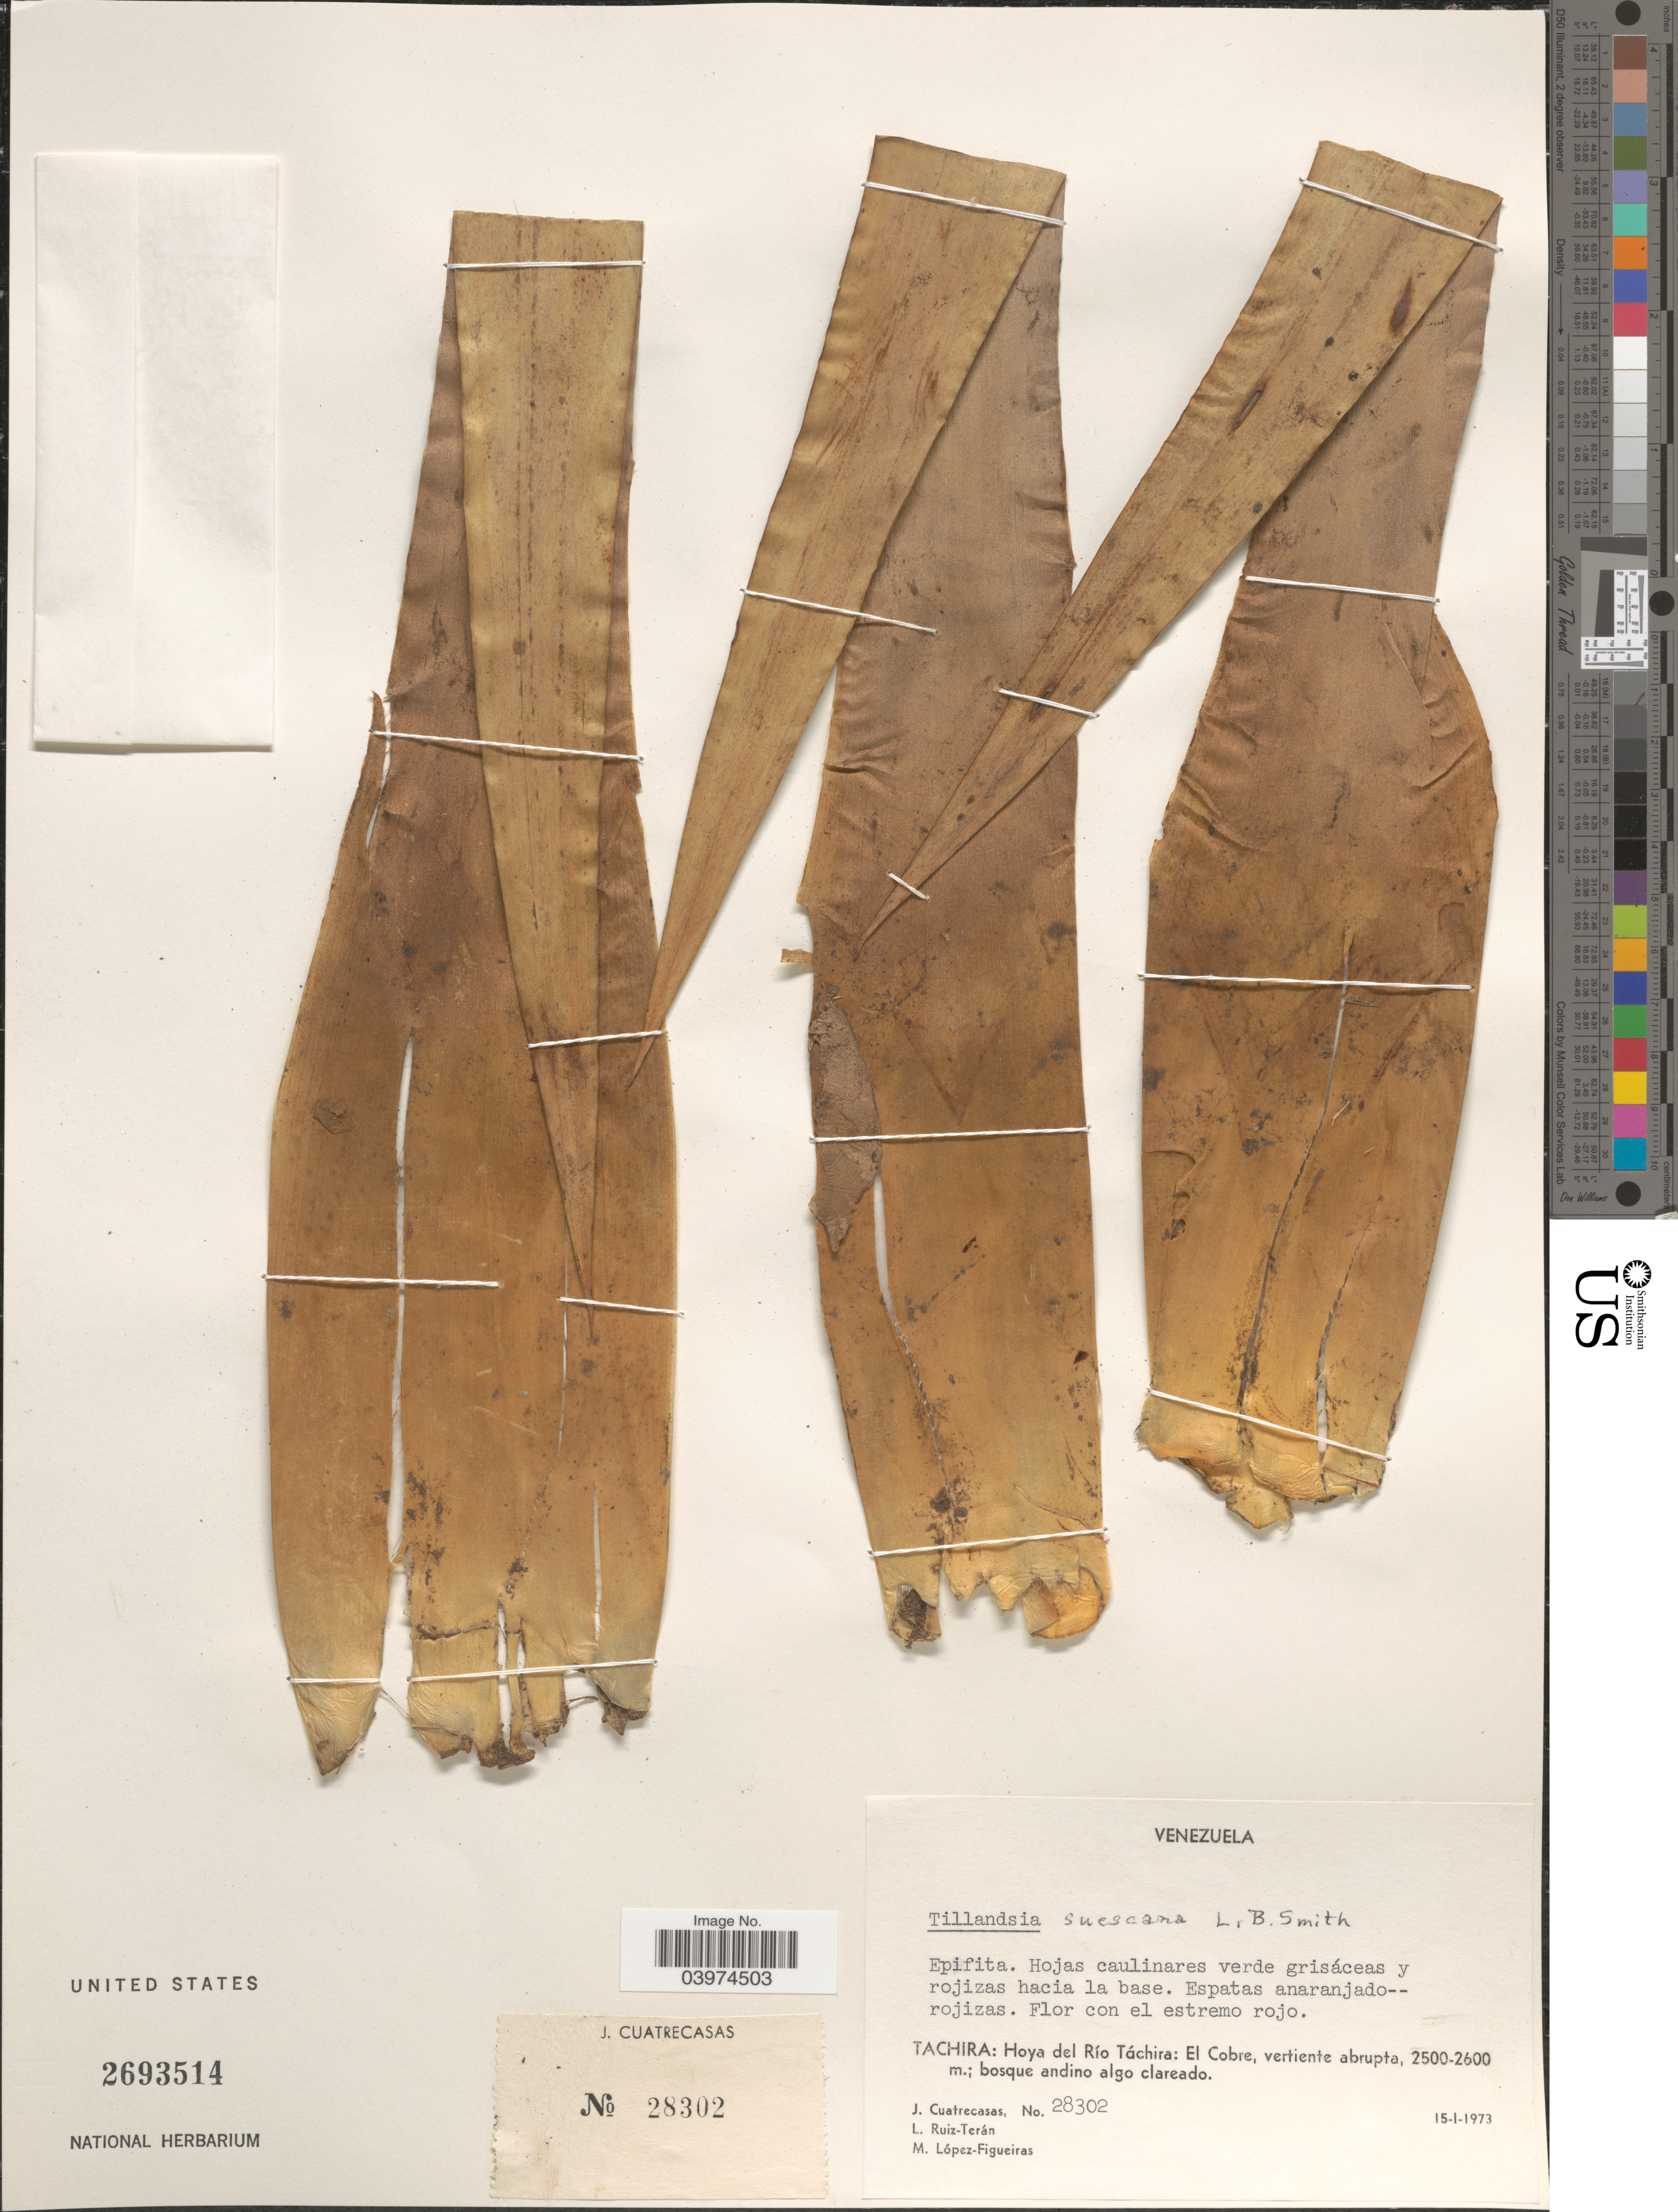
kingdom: Plantae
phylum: Tracheophyta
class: Liliopsida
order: Poales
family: Bromeliaceae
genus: Tillandsia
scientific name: Tillandsia suescana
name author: L.B. Sm.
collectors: J. Cuatrecasas, L. E. Ruíz-Terán & M. López Figueiras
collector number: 28302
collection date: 1973-01-15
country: Venezuela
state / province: Tachira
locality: Hoya del Río Táchira: El Cobre, vertiente abrupta.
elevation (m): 2500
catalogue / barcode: US 2693514